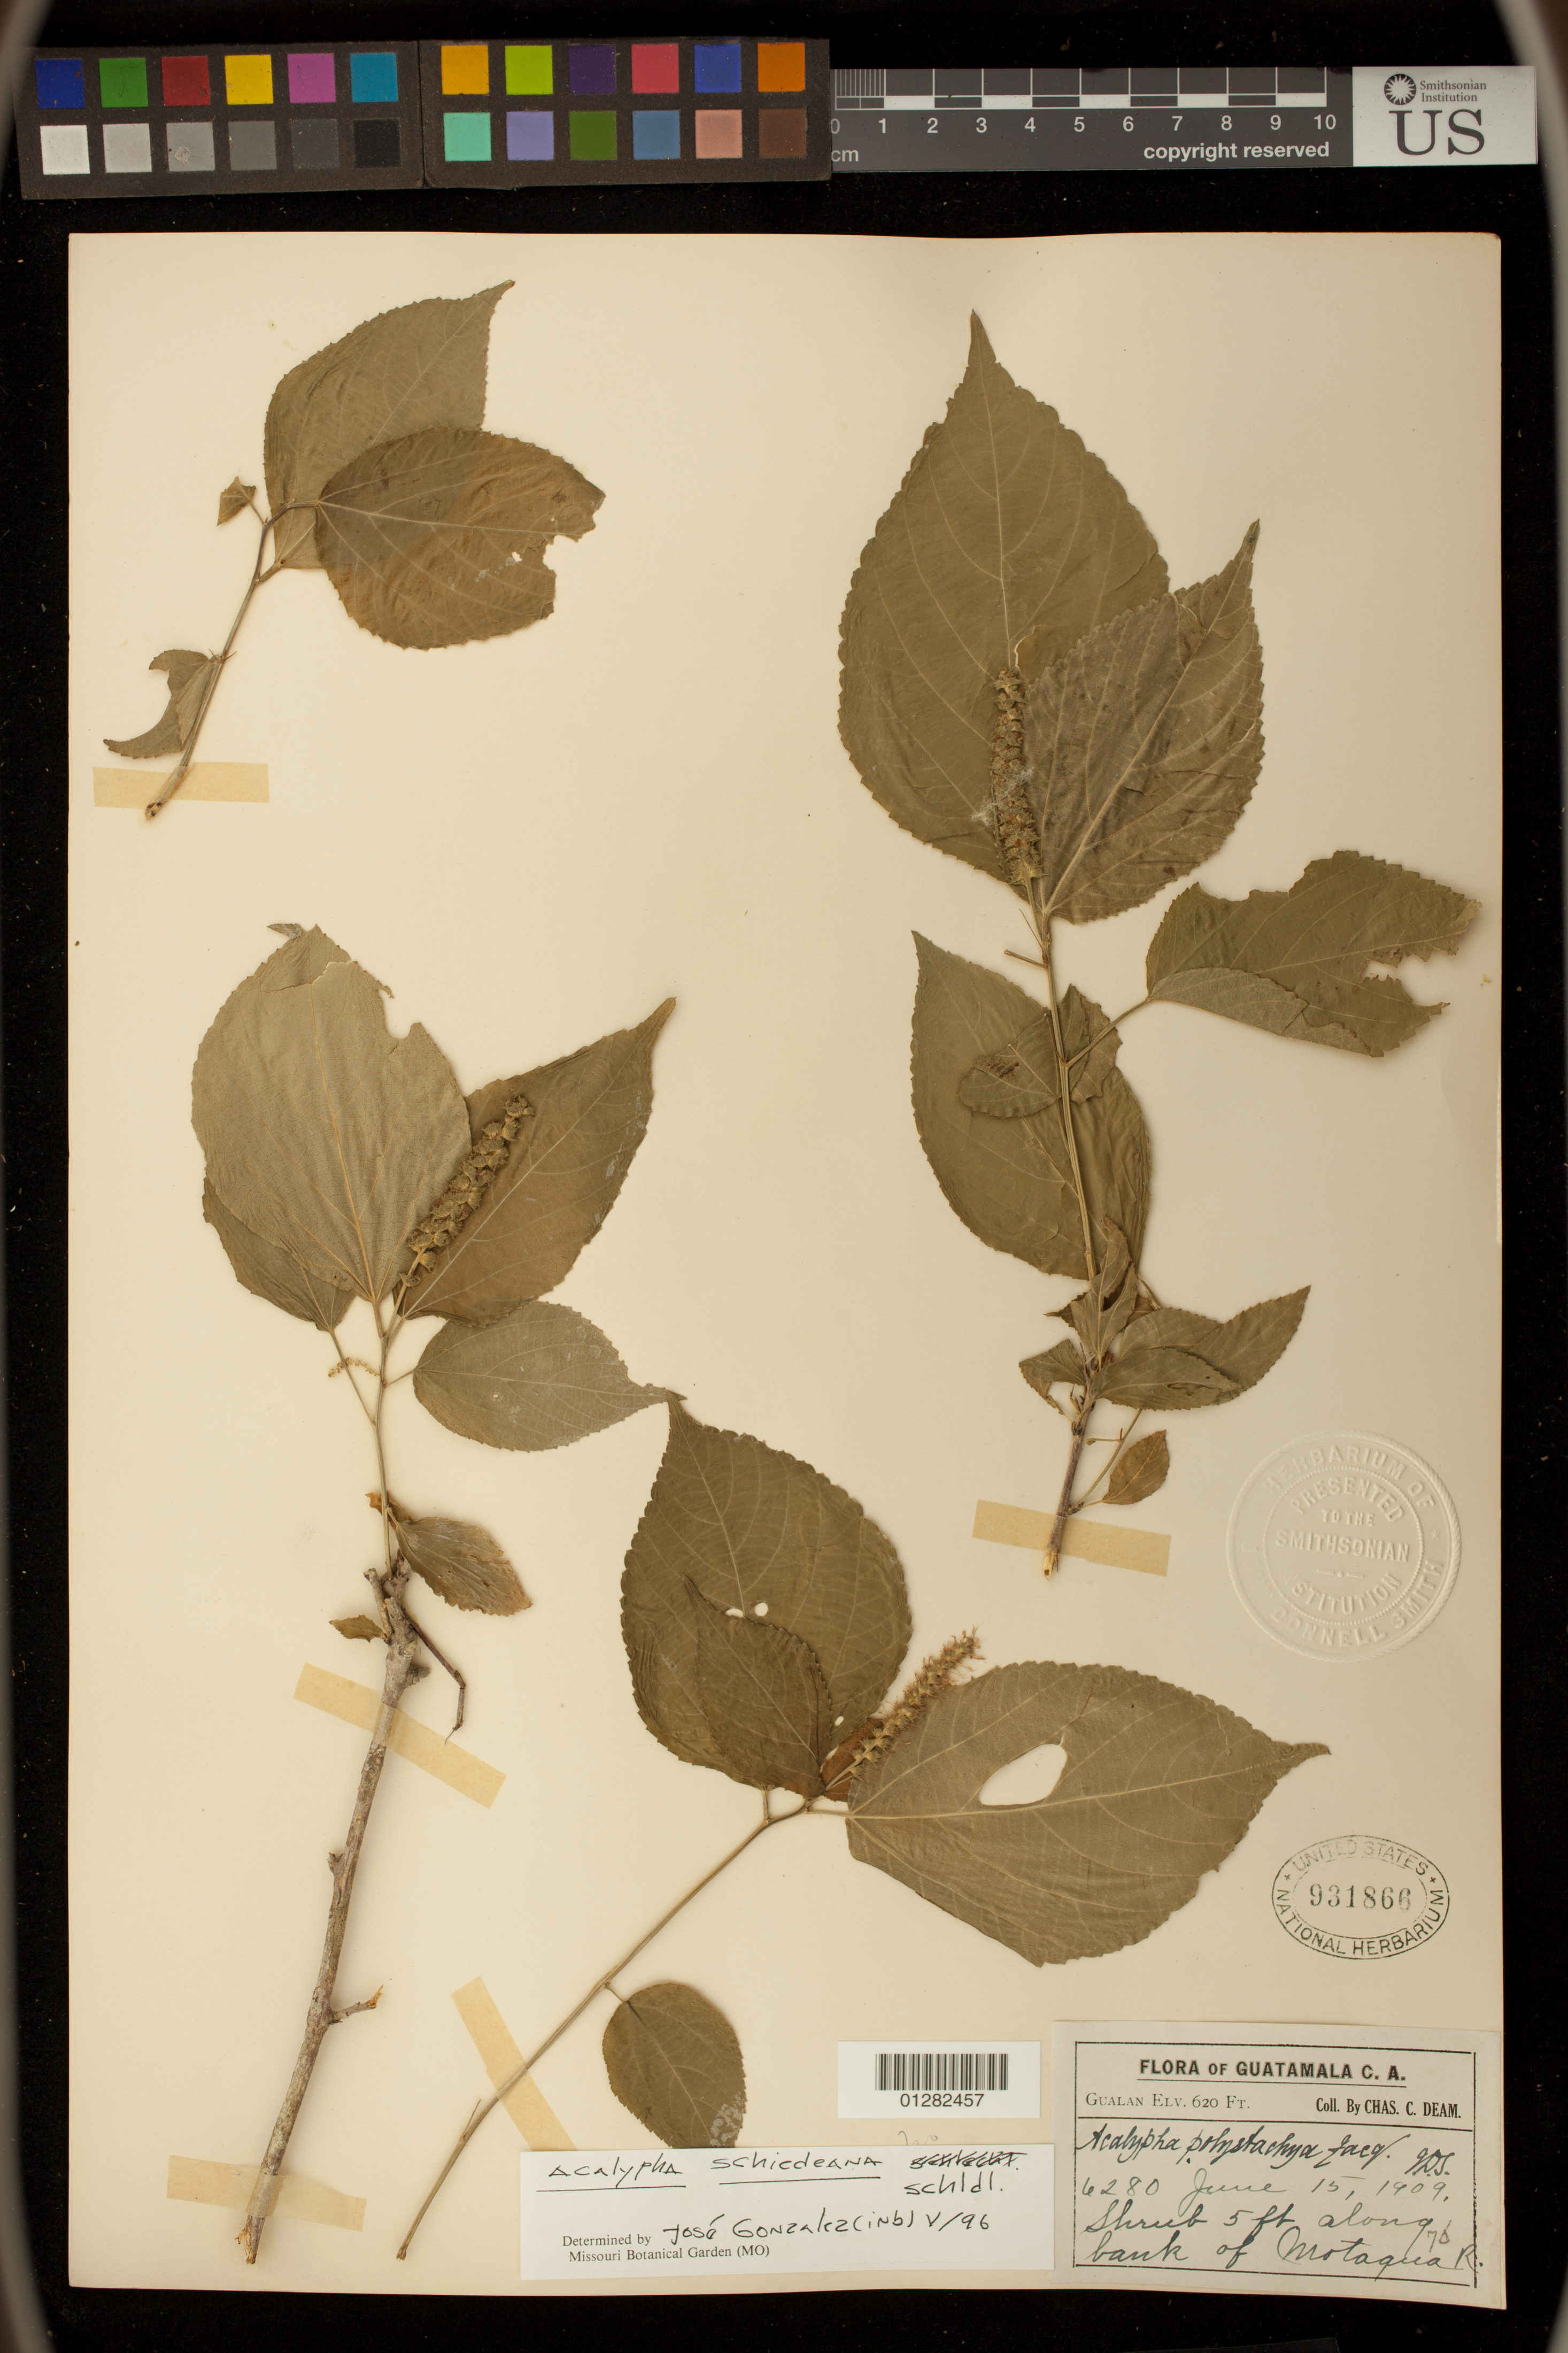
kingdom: Plantae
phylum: Tracheophyta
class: Magnoliopsida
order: Malpighiales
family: Euphorbiaceae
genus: Acalypha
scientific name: Acalypha schiedeana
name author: Schltdl.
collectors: J. Steyermark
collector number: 6280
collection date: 1909-06-15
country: Guatemala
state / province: Zacapa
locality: Gualan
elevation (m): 189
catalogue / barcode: US 931866